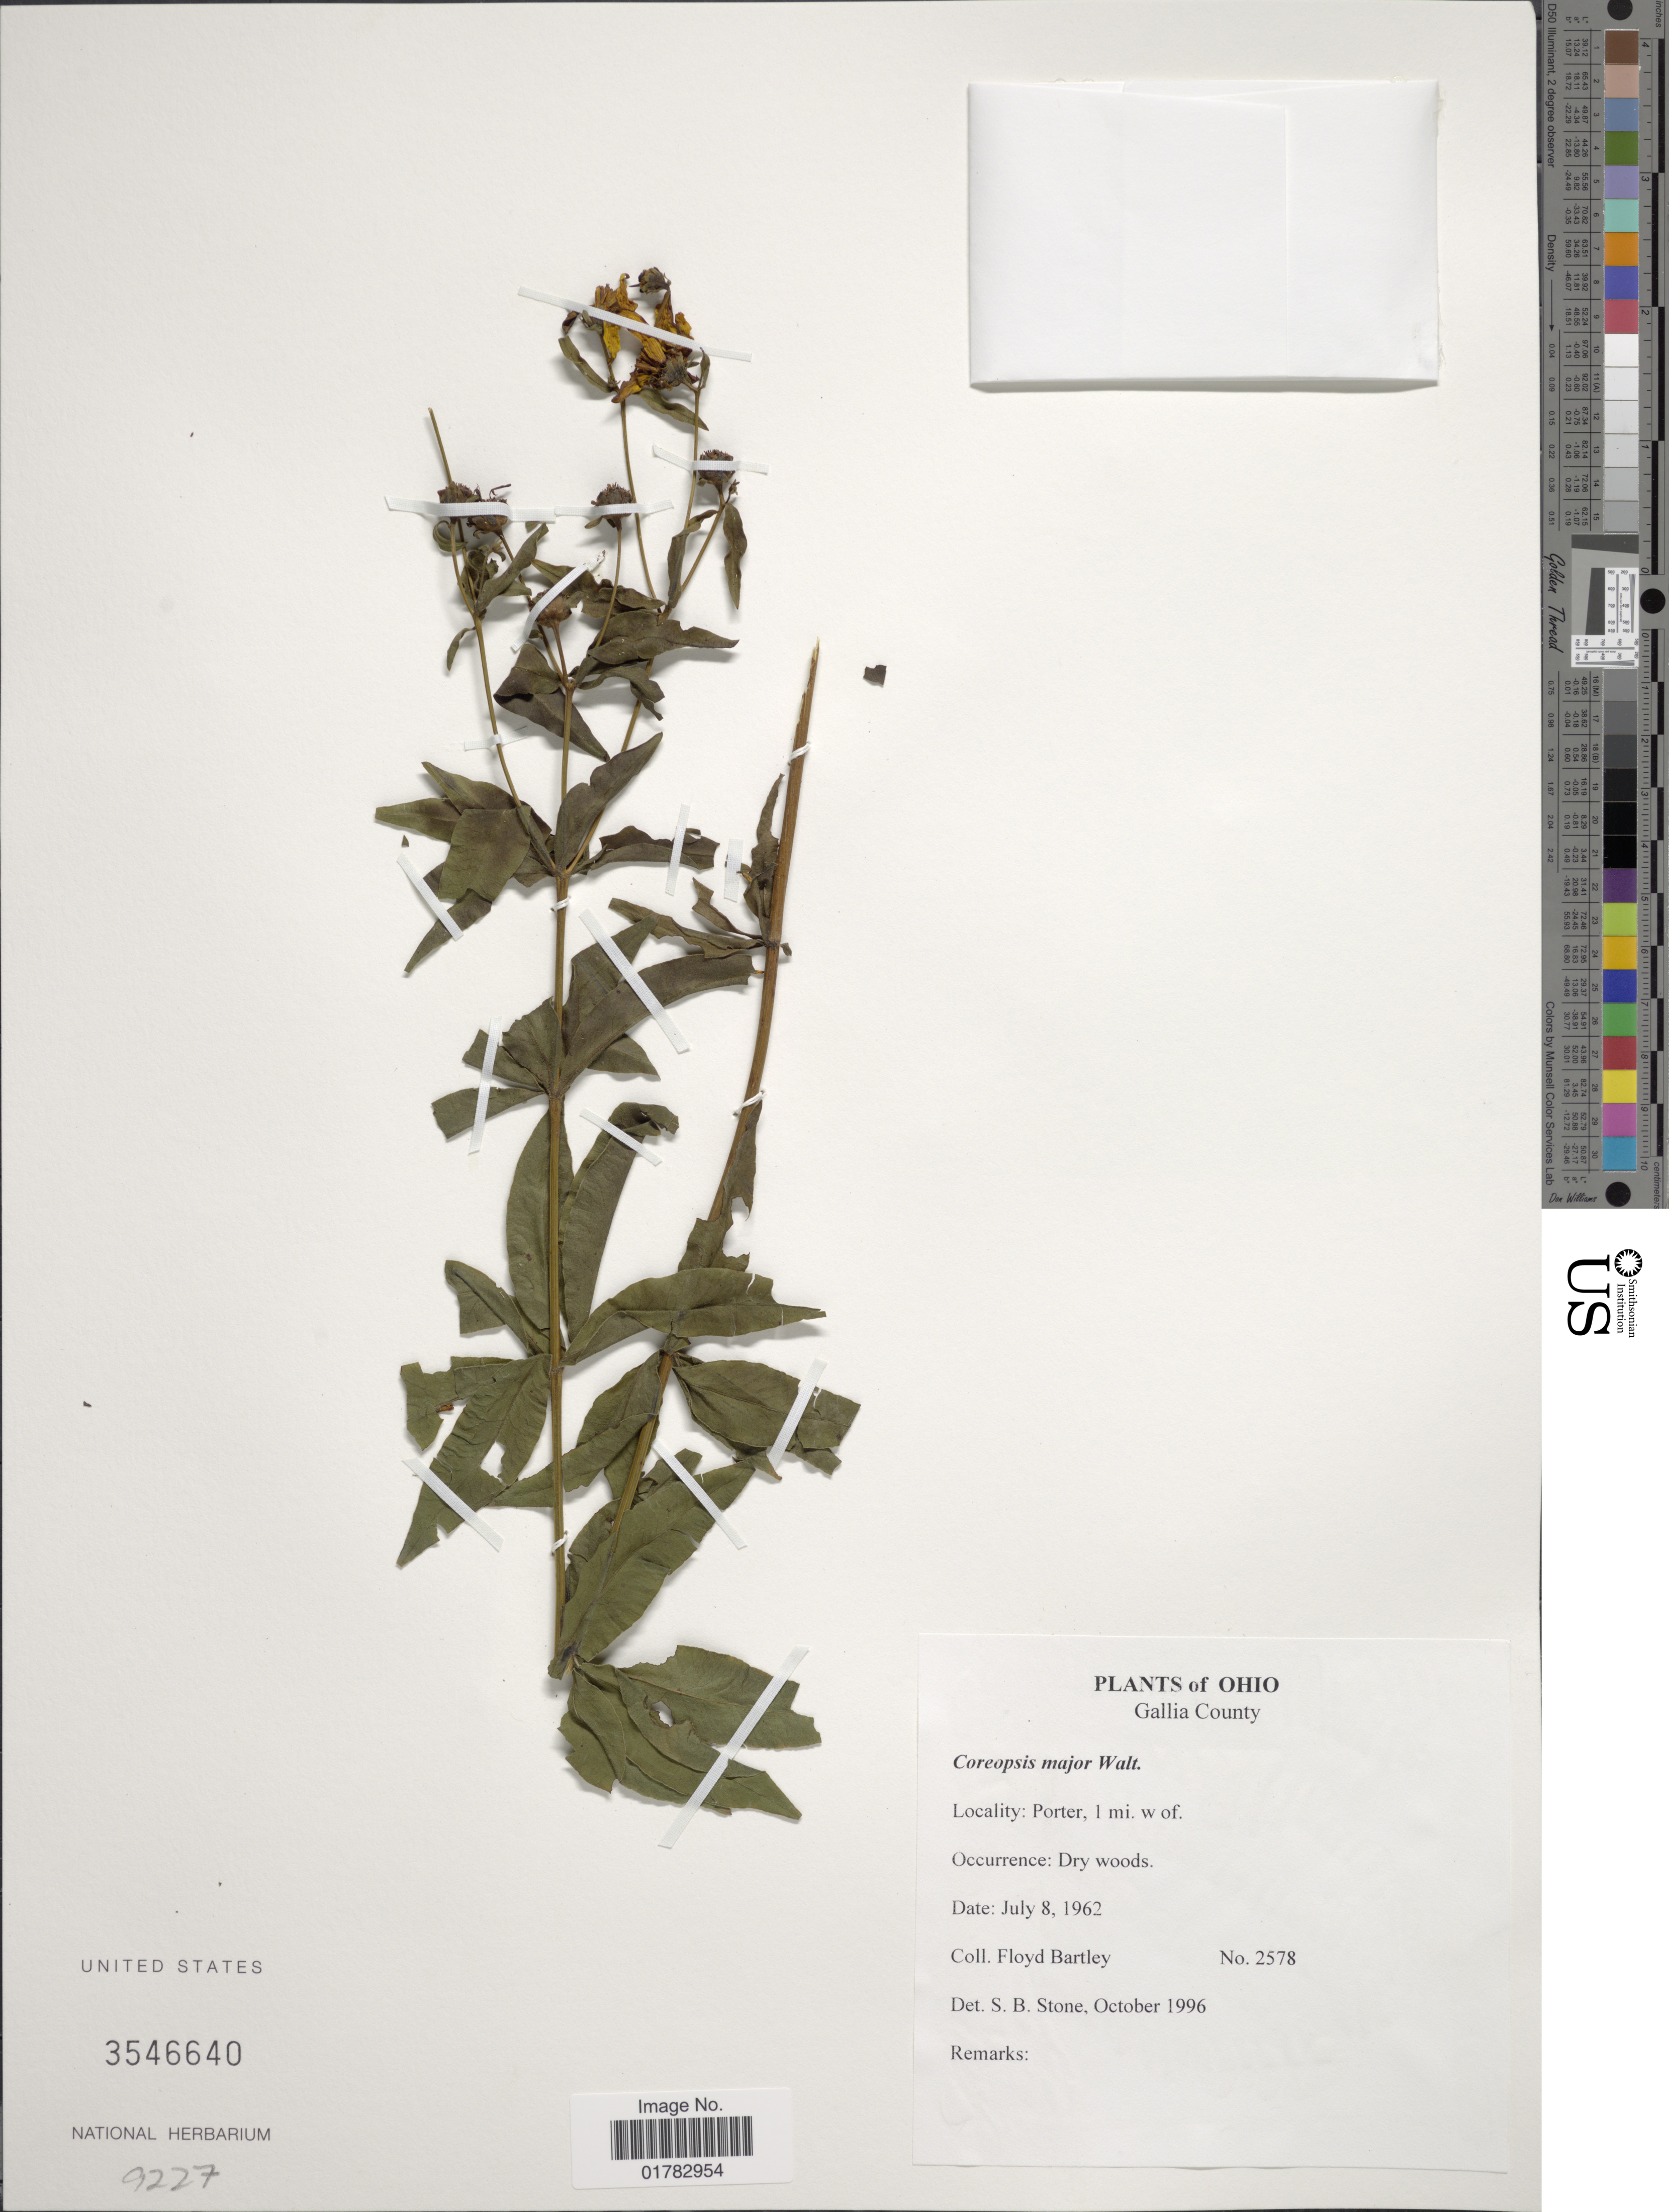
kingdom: Plantae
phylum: Tracheophyta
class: Magnoliopsida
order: Asterales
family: Asteraceae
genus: Coreopsis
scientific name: Coreopsis major var. stellata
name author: (Nutt.) Torr. & A. Gray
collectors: F. Bartley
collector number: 2578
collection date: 1962-07-08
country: United States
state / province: Ohio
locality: Gallia County, dry woods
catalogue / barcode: US 3546640